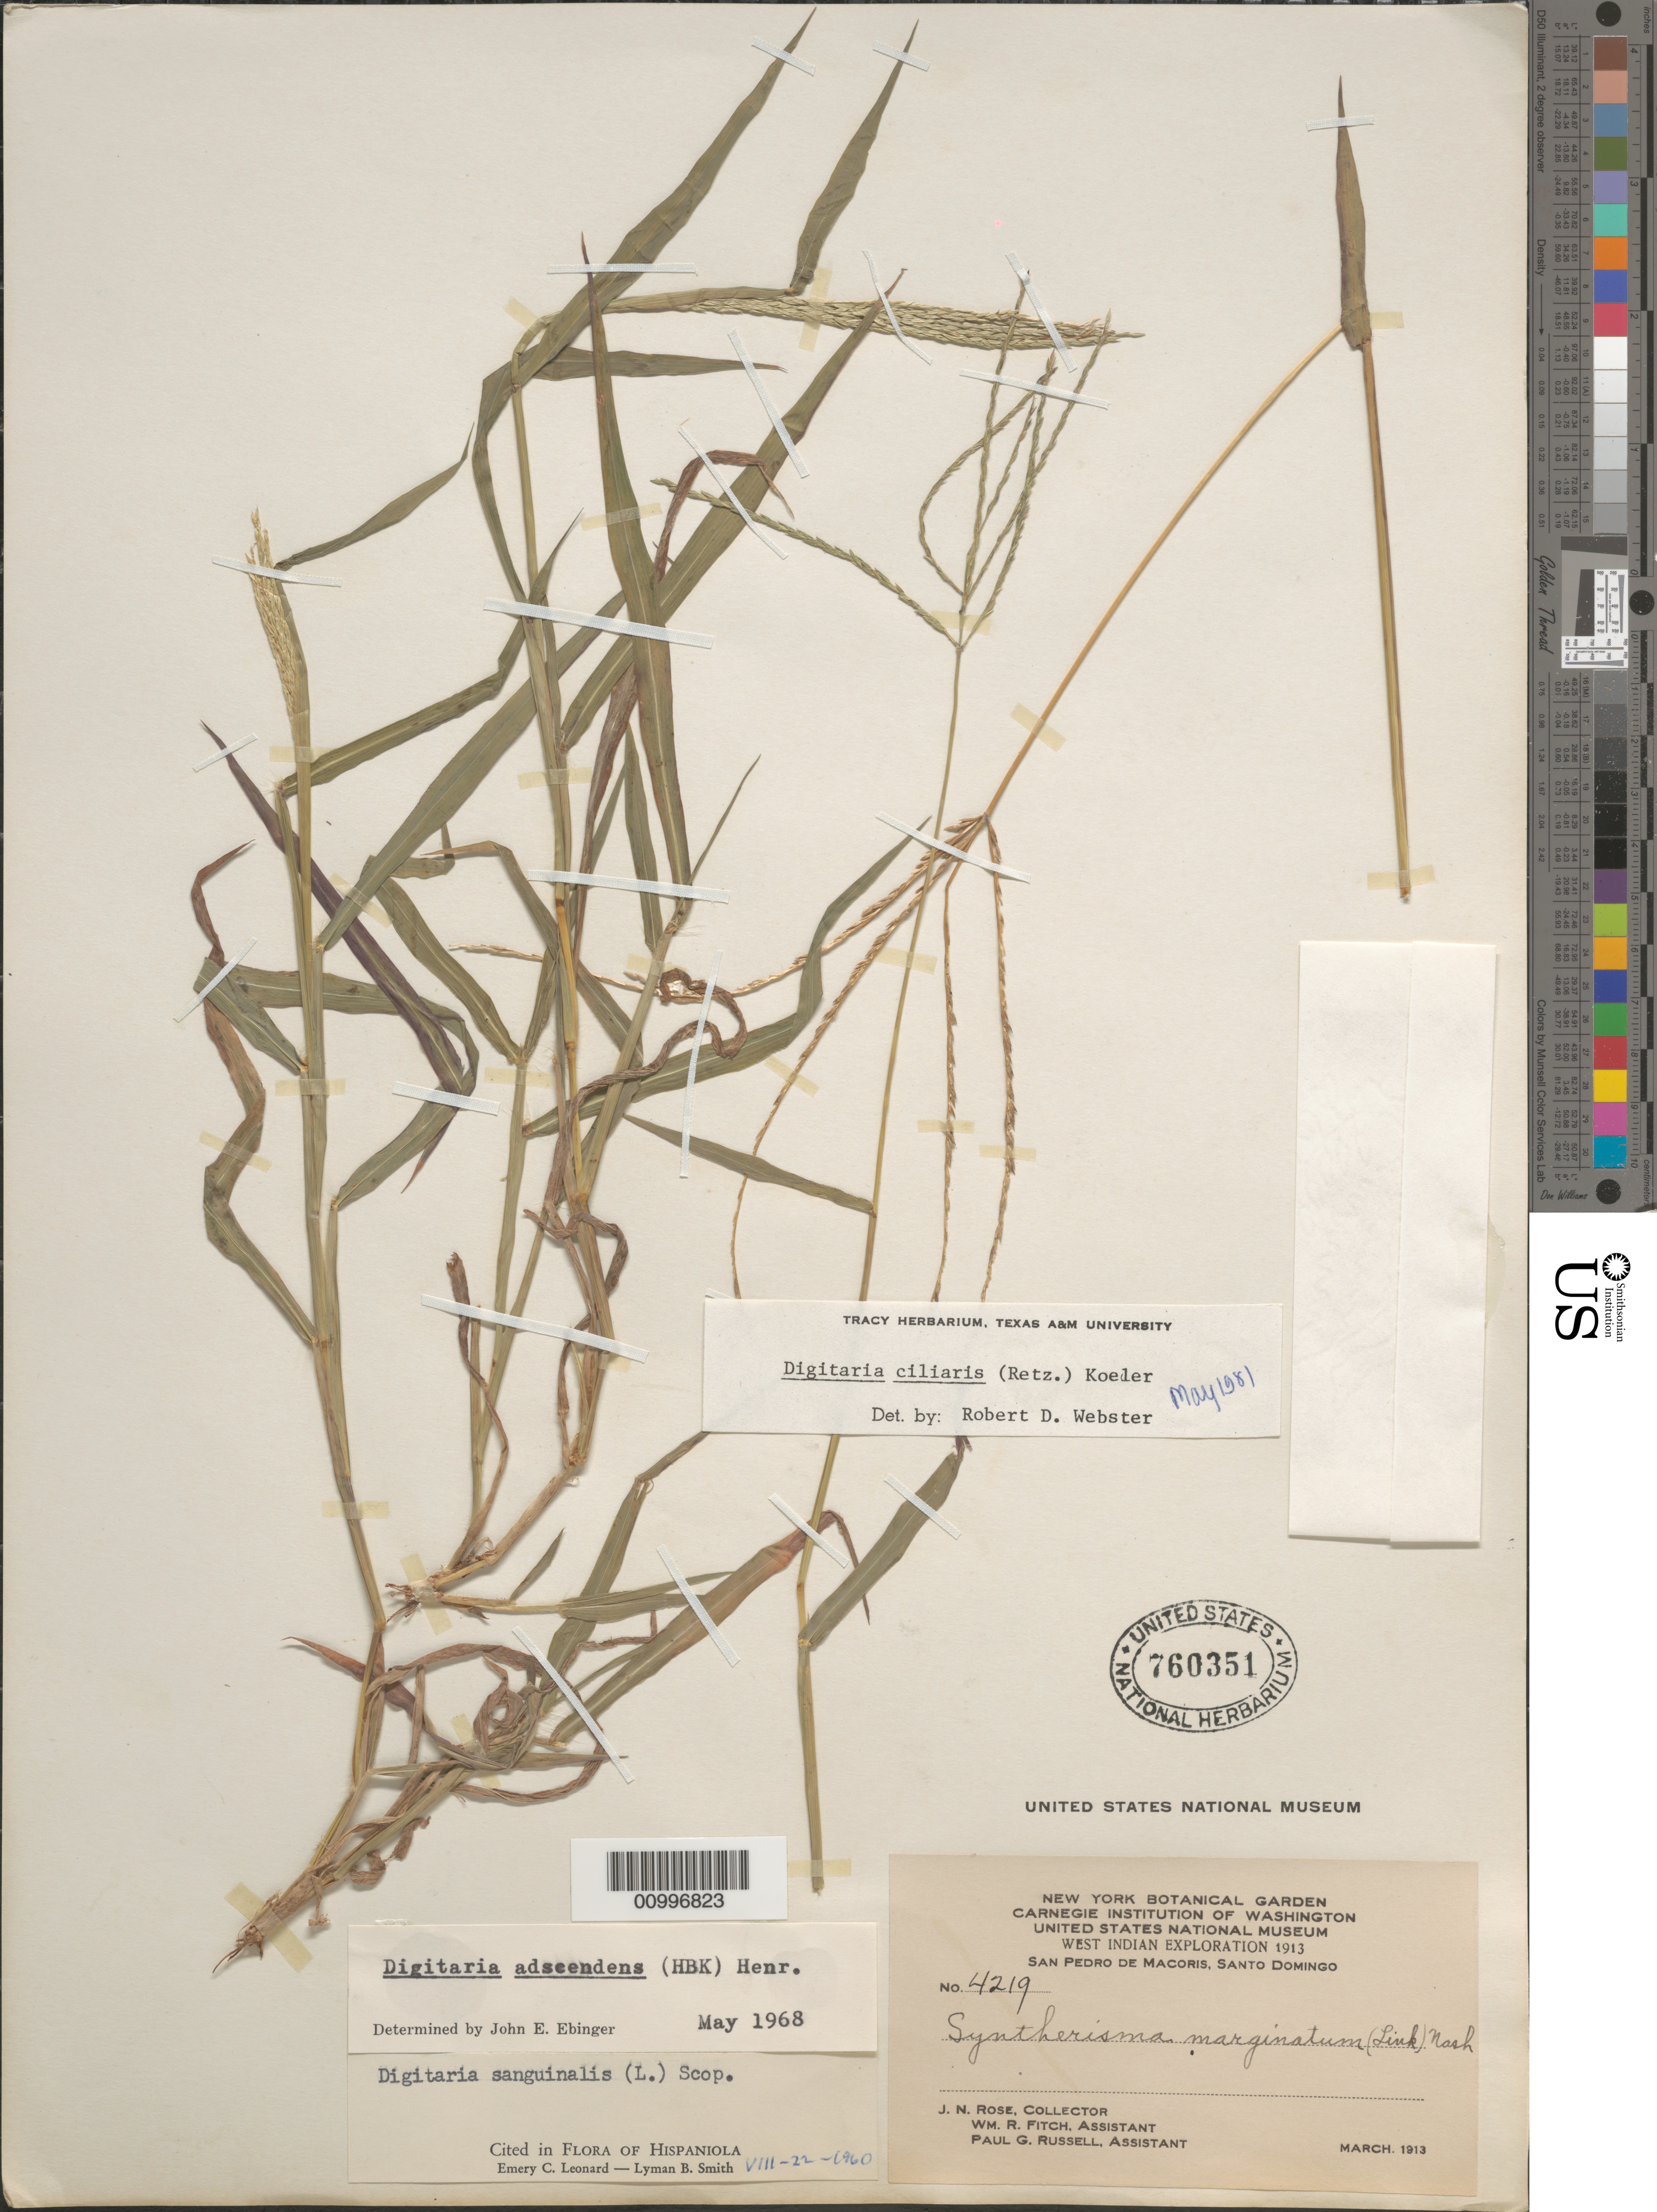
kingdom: Plantae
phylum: Tracheophyta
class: Liliopsida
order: Poales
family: Poaceae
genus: Digitaria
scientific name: Digitaria ciliaris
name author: (Retz.) Koeler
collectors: J. N. Rose, W. R. Fitch & P. G. Russell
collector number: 4219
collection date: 1913-03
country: Dominican Republic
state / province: San Pedro de Macorís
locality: West Indian Exploration 1913. San Pedro de Macoris, Santo Domingo.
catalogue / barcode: US 760351